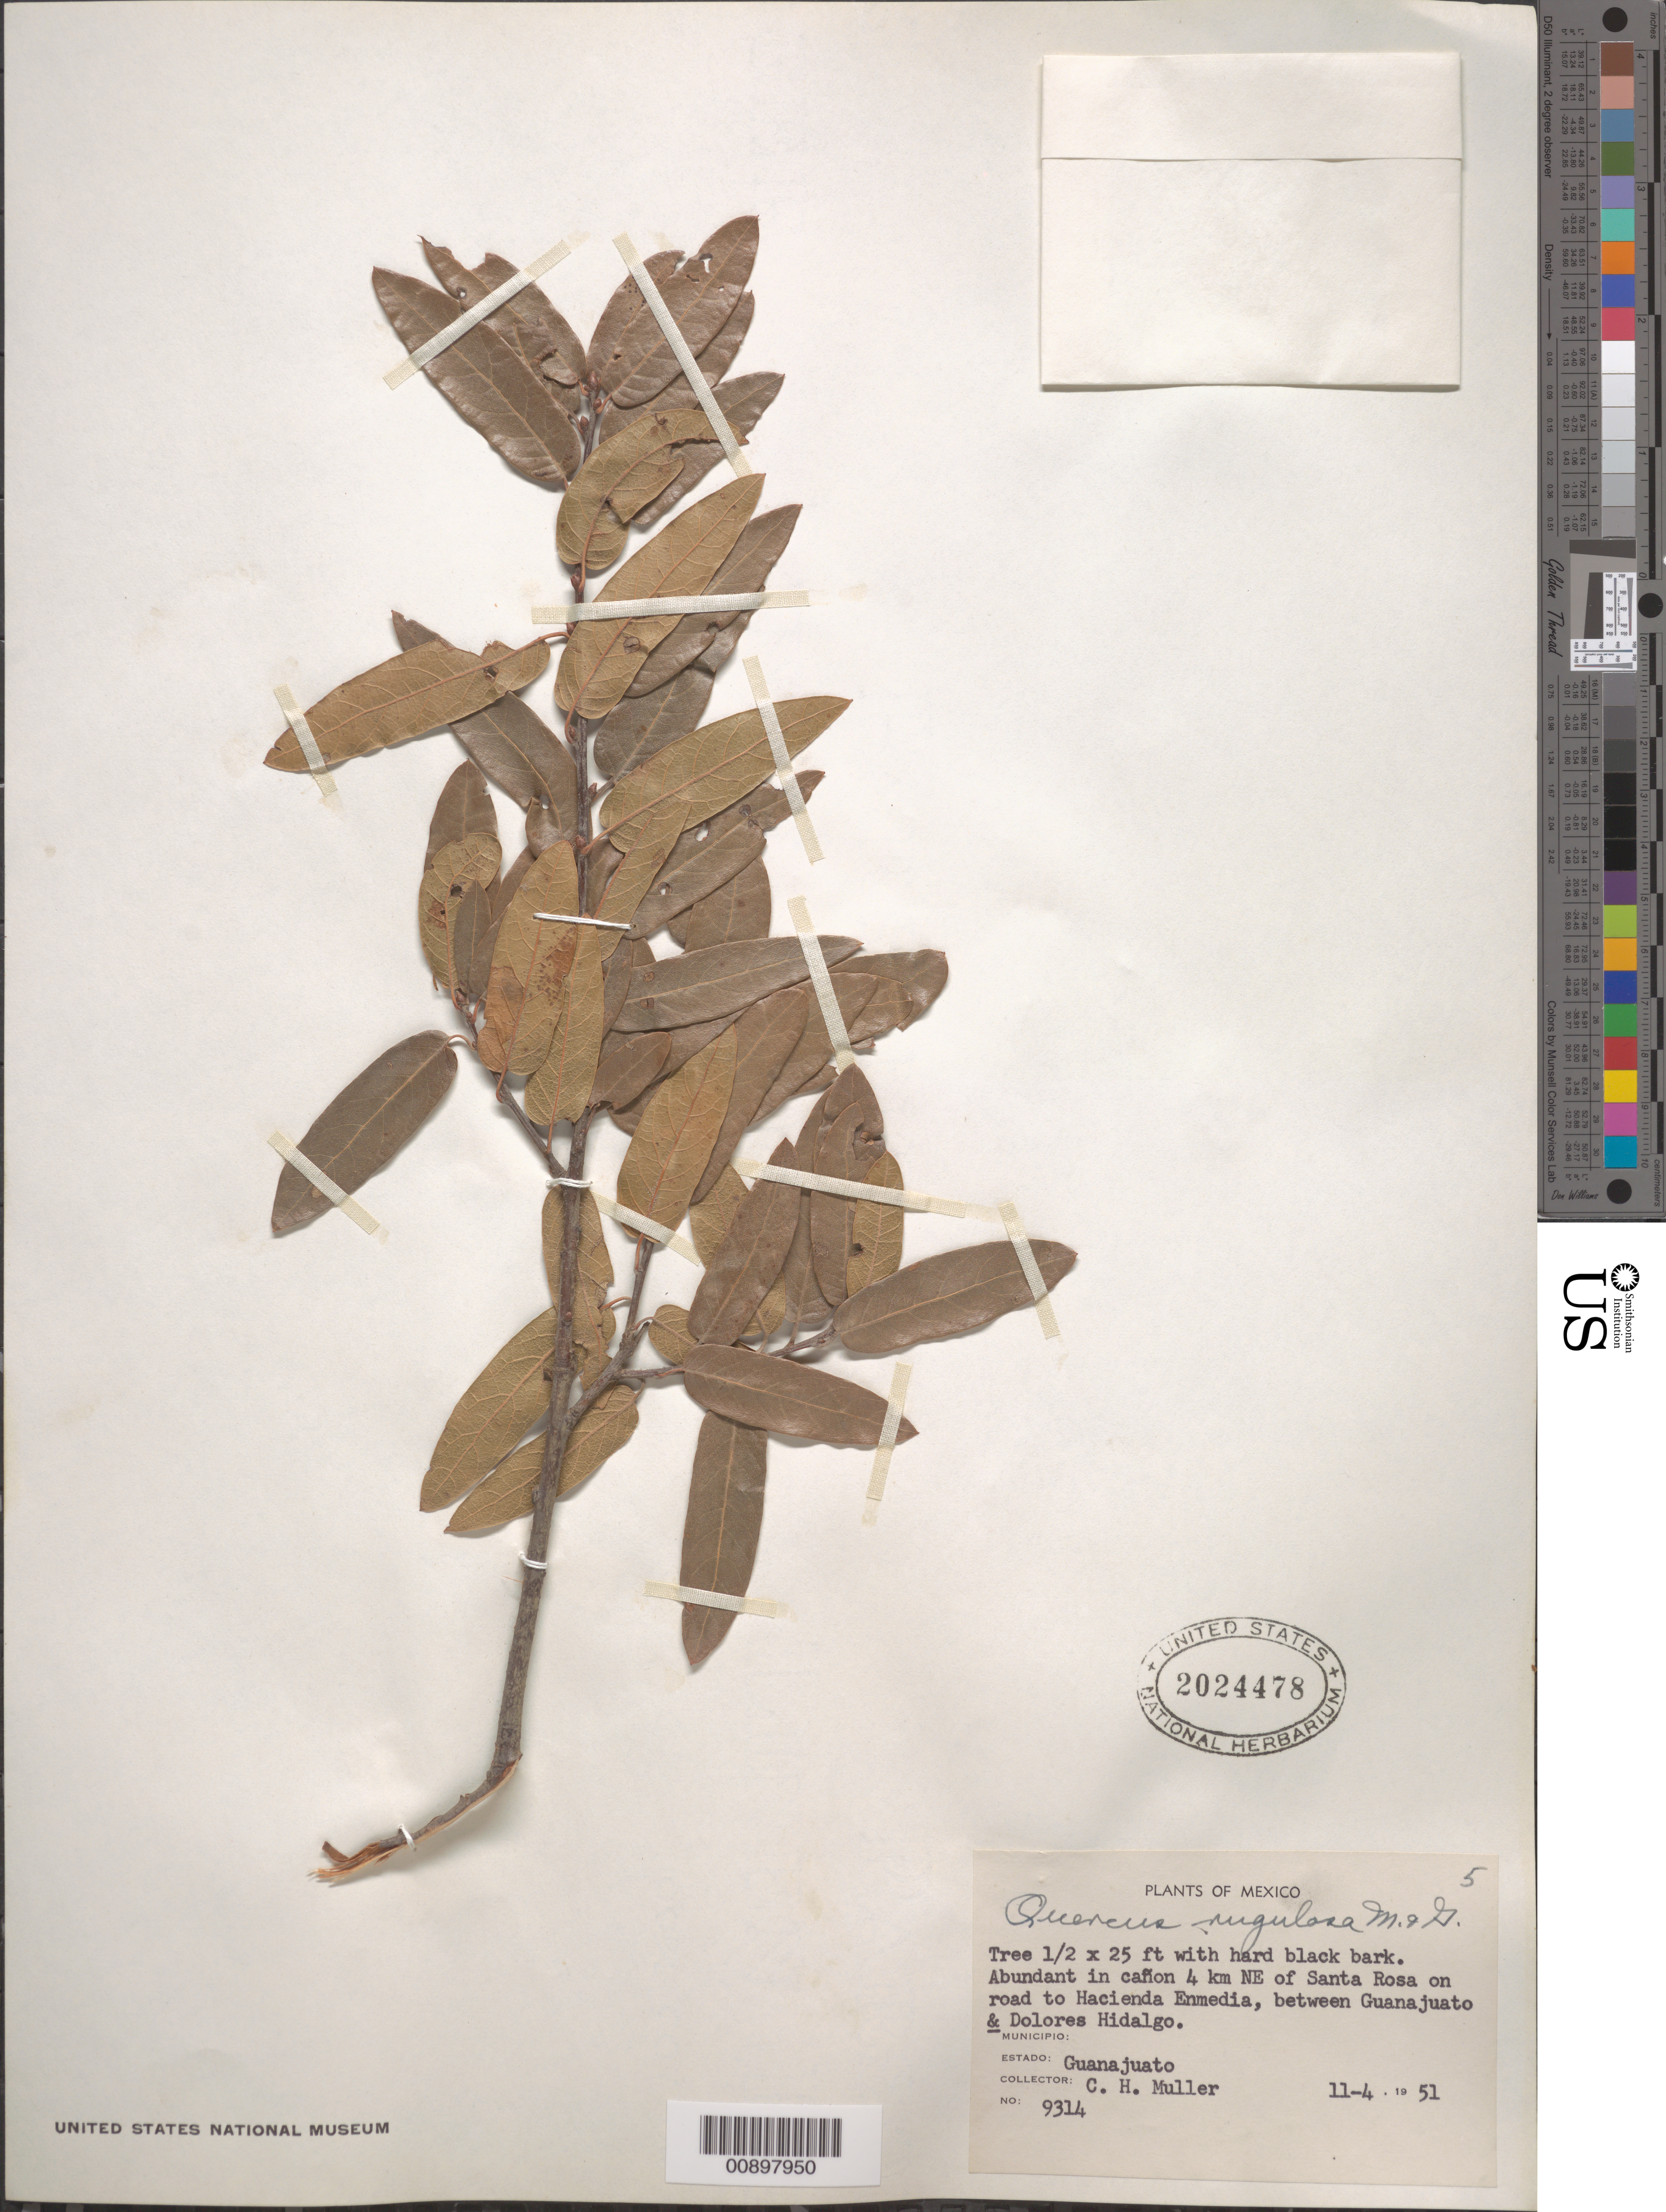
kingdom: Plantae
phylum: Tracheophyta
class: Magnoliopsida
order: Fagales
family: Fagaceae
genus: Quercus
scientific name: Quercus rugulosa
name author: M. Martens & Galeotti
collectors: C. H. Muller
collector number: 9314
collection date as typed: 04 Nov 1951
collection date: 1951-11-04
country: Mexico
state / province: Guanajuato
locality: Cañon 4 km NE of Santa Rosa in road to Hacienda Enmedia, between Guanajuato and Dolores Hidalgo.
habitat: Abundant in cañon.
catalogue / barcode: US 2024478